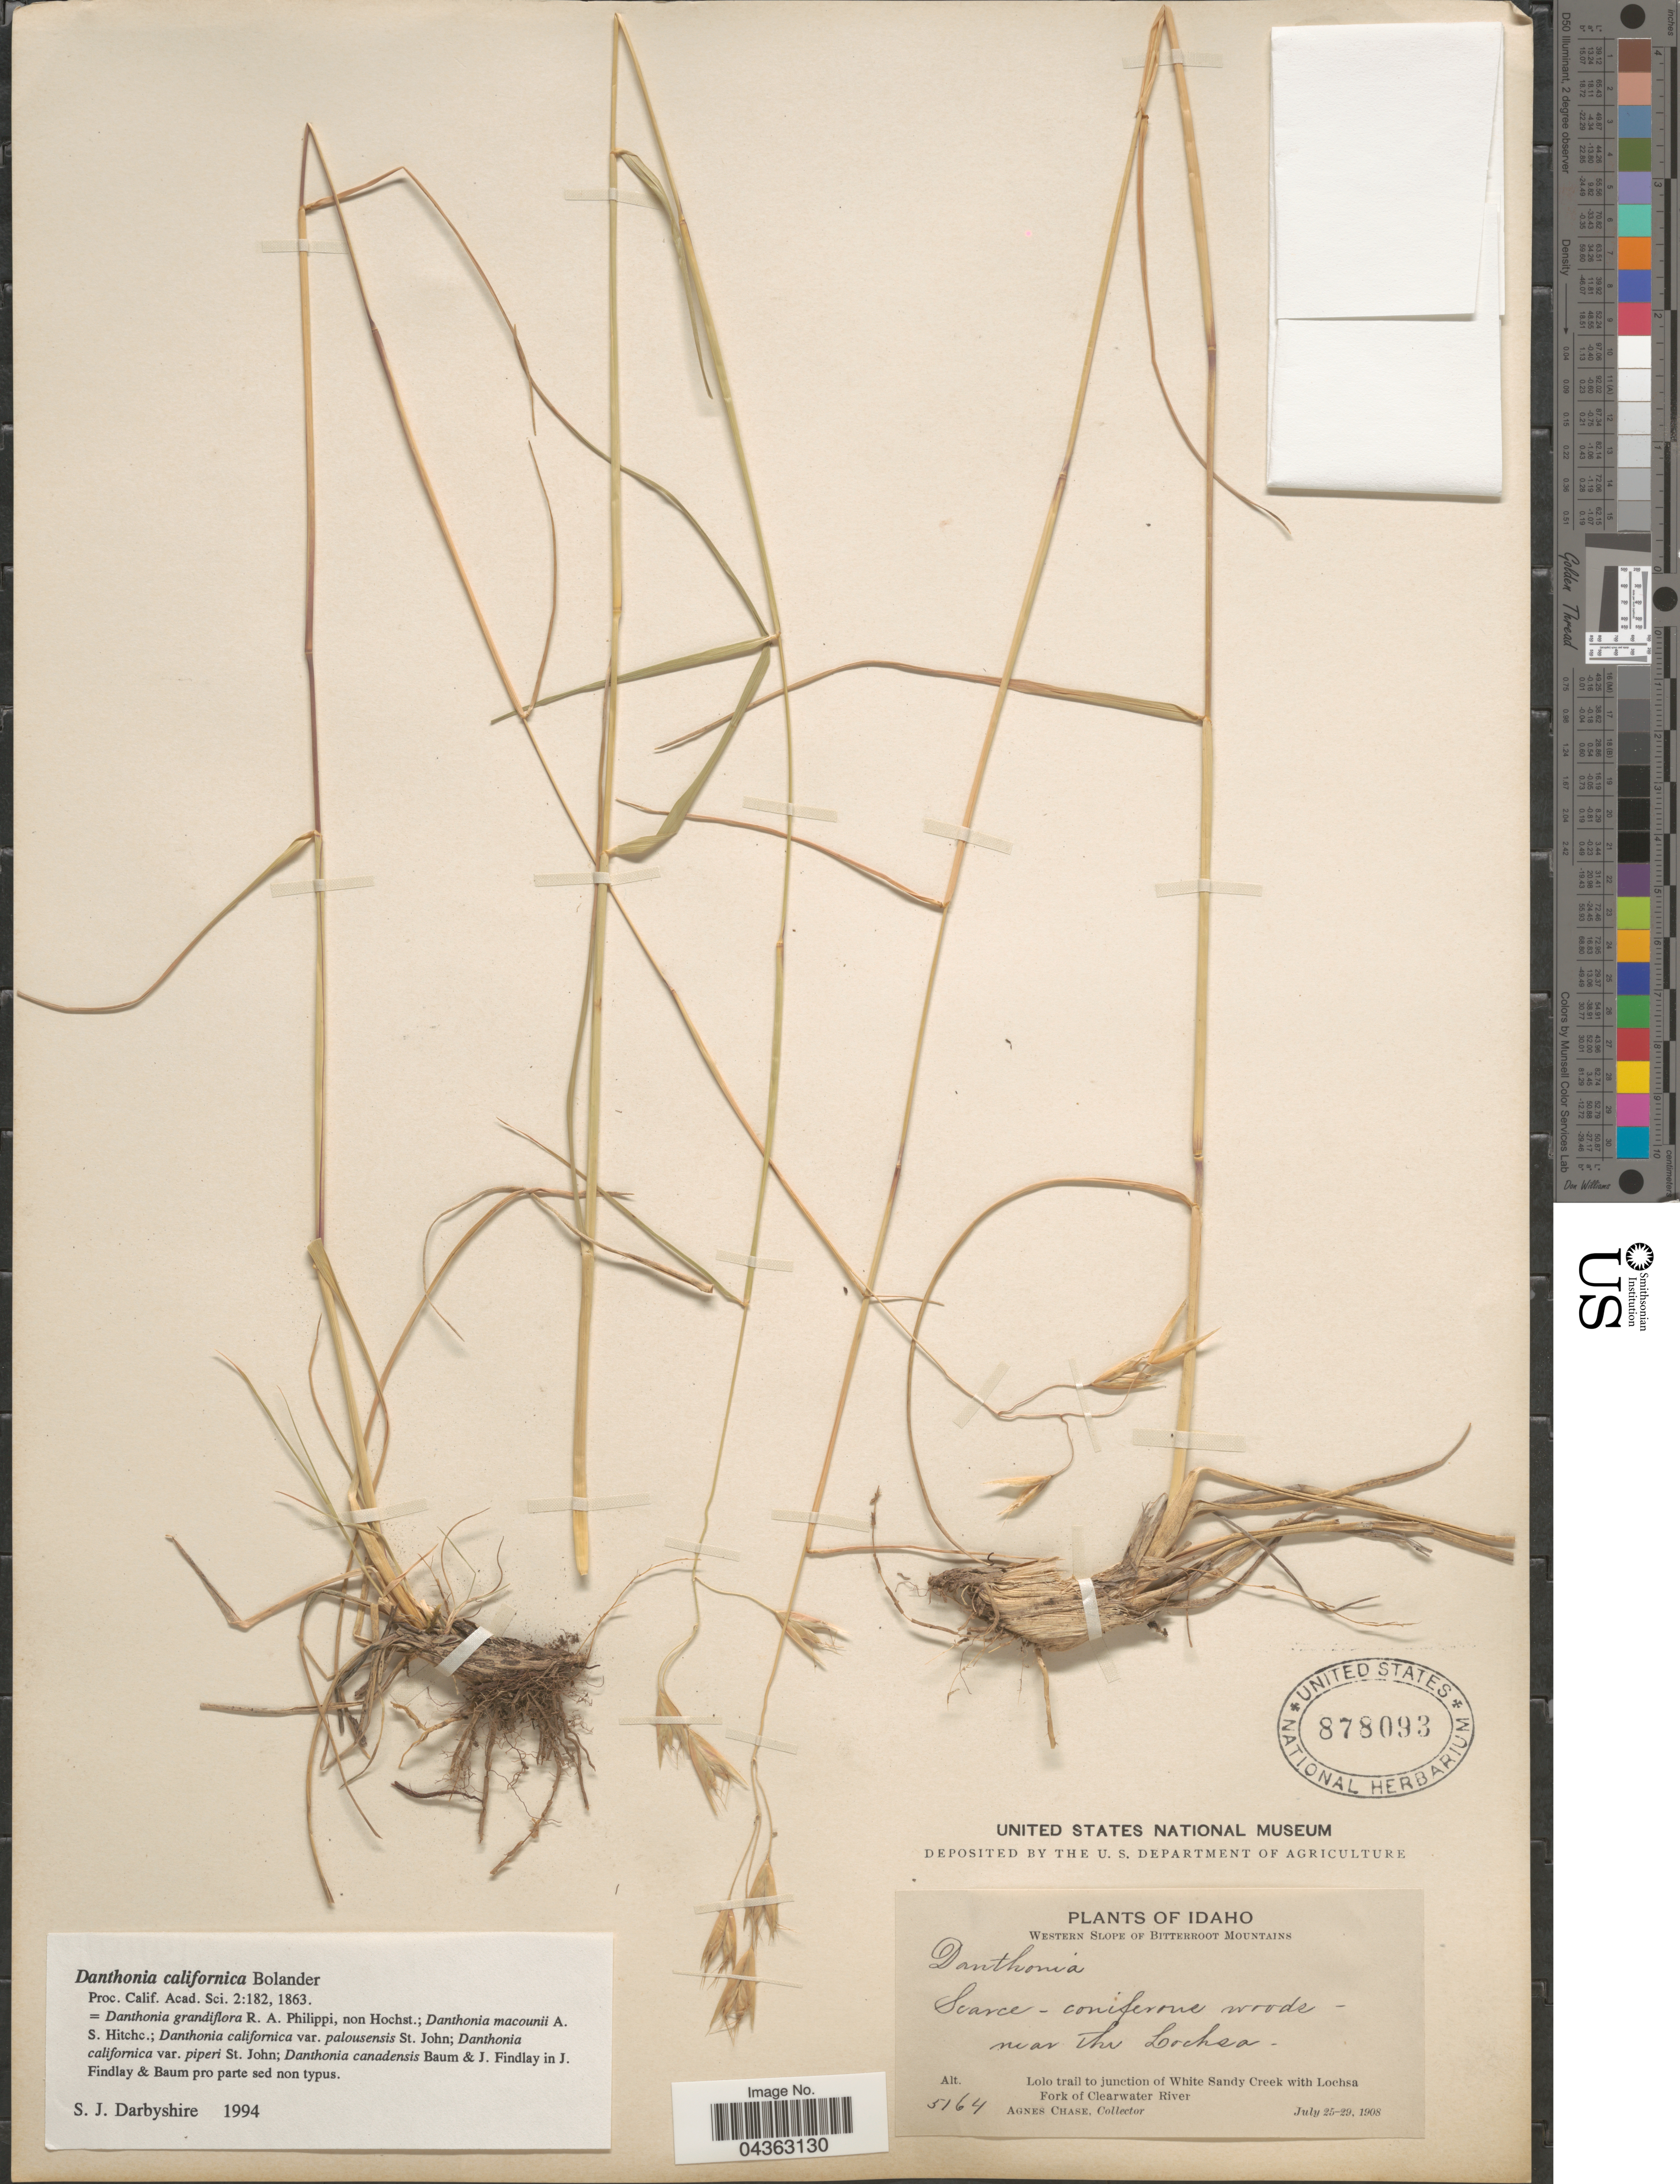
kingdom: Plantae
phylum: Tracheophyta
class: Liliopsida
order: Poales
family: Poaceae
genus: Danthonia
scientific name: Danthonia californica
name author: Bol.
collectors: A. Chase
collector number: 5164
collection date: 1908-07-25/1908-07-29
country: United States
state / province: Idaho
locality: Western Slope of Bitterroot Mountains. Near the Lochsa. Lolo trail to junction of White Sandy Creek with Lochsa Fork of Clearwater River.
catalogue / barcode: US 878093